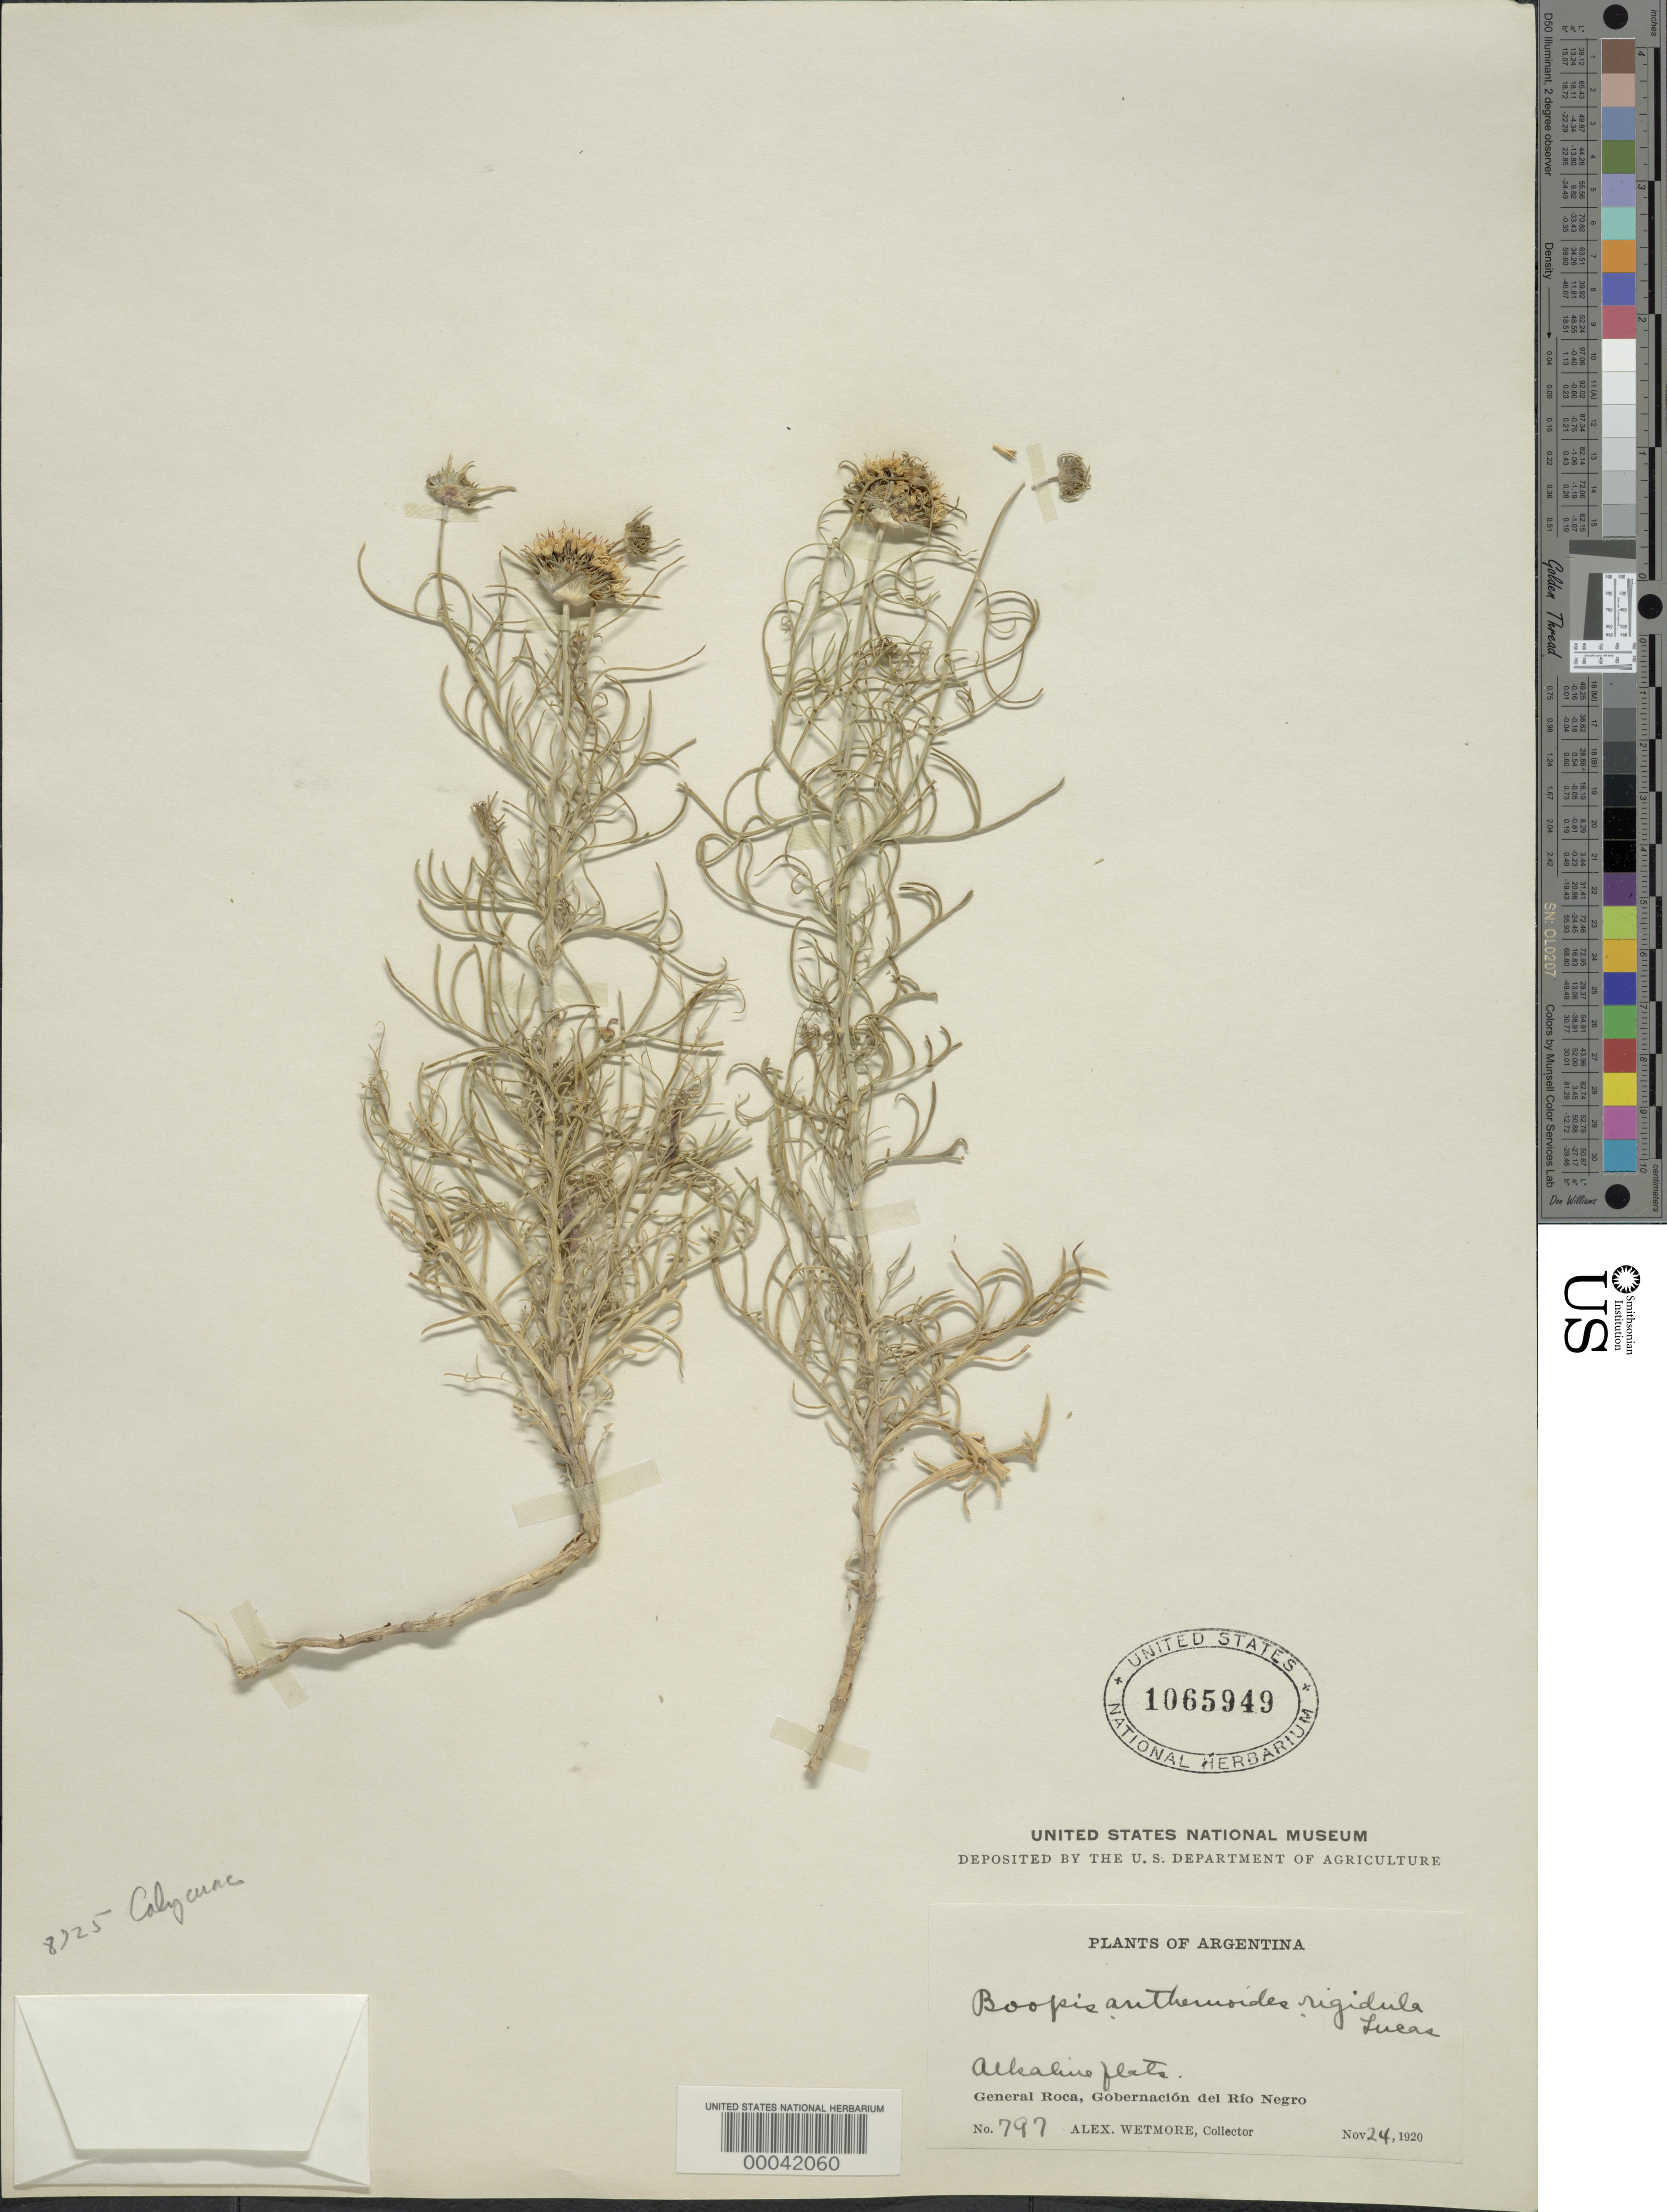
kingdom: Plantae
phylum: Tracheophyta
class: Magnoliopsida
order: Asterales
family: Calyceraceae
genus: Boopis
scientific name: Boopis anthemoides var. rigidula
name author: (Miers) Griseb.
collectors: A. Wetmore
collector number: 797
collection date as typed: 24 Nov 1920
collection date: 1920-11-24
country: Argentina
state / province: Río Negro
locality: General Roca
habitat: Aelsaline flats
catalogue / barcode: US 1065949